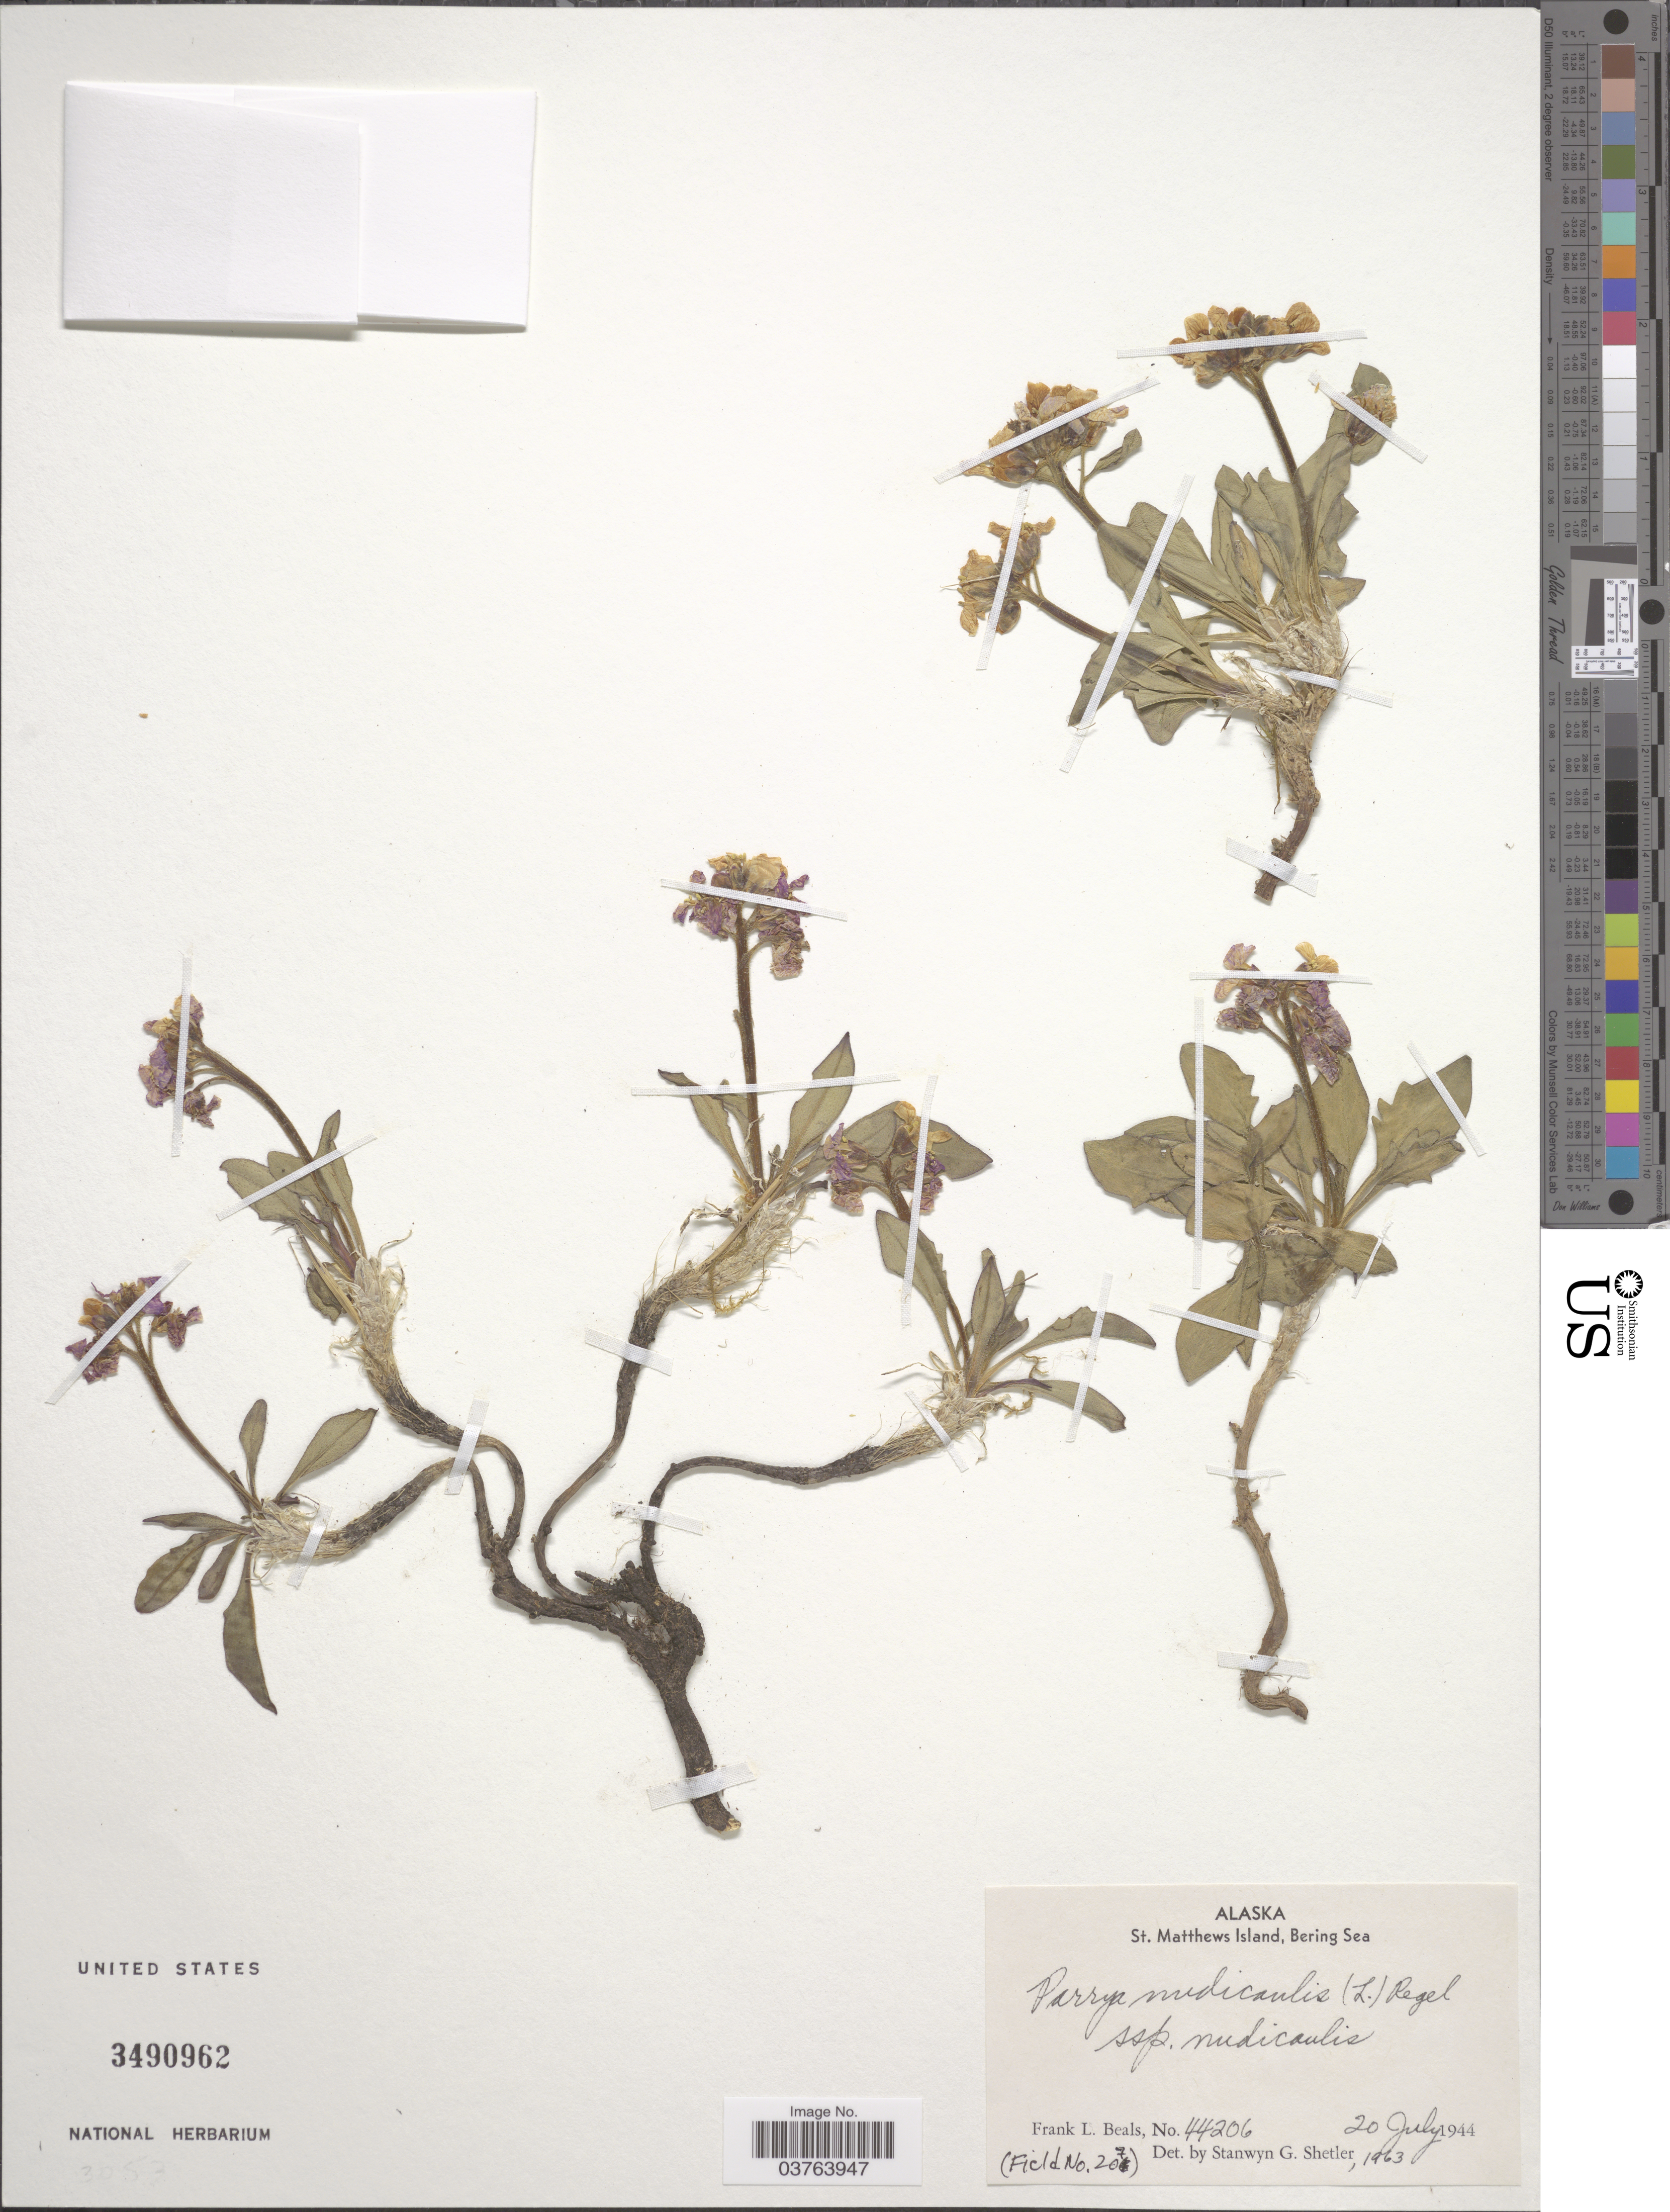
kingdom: Plantae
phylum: Tracheophyta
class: Magnoliopsida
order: Brassicales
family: Brassicaceae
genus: Parrya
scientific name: Parrya nudicaulis subsp. nudicaulis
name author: (L.) Regel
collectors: F. Beals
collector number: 44206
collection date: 1944-07-20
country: United States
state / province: Alaska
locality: St. Matthews Island, Bering Sea.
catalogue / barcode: US 3490962